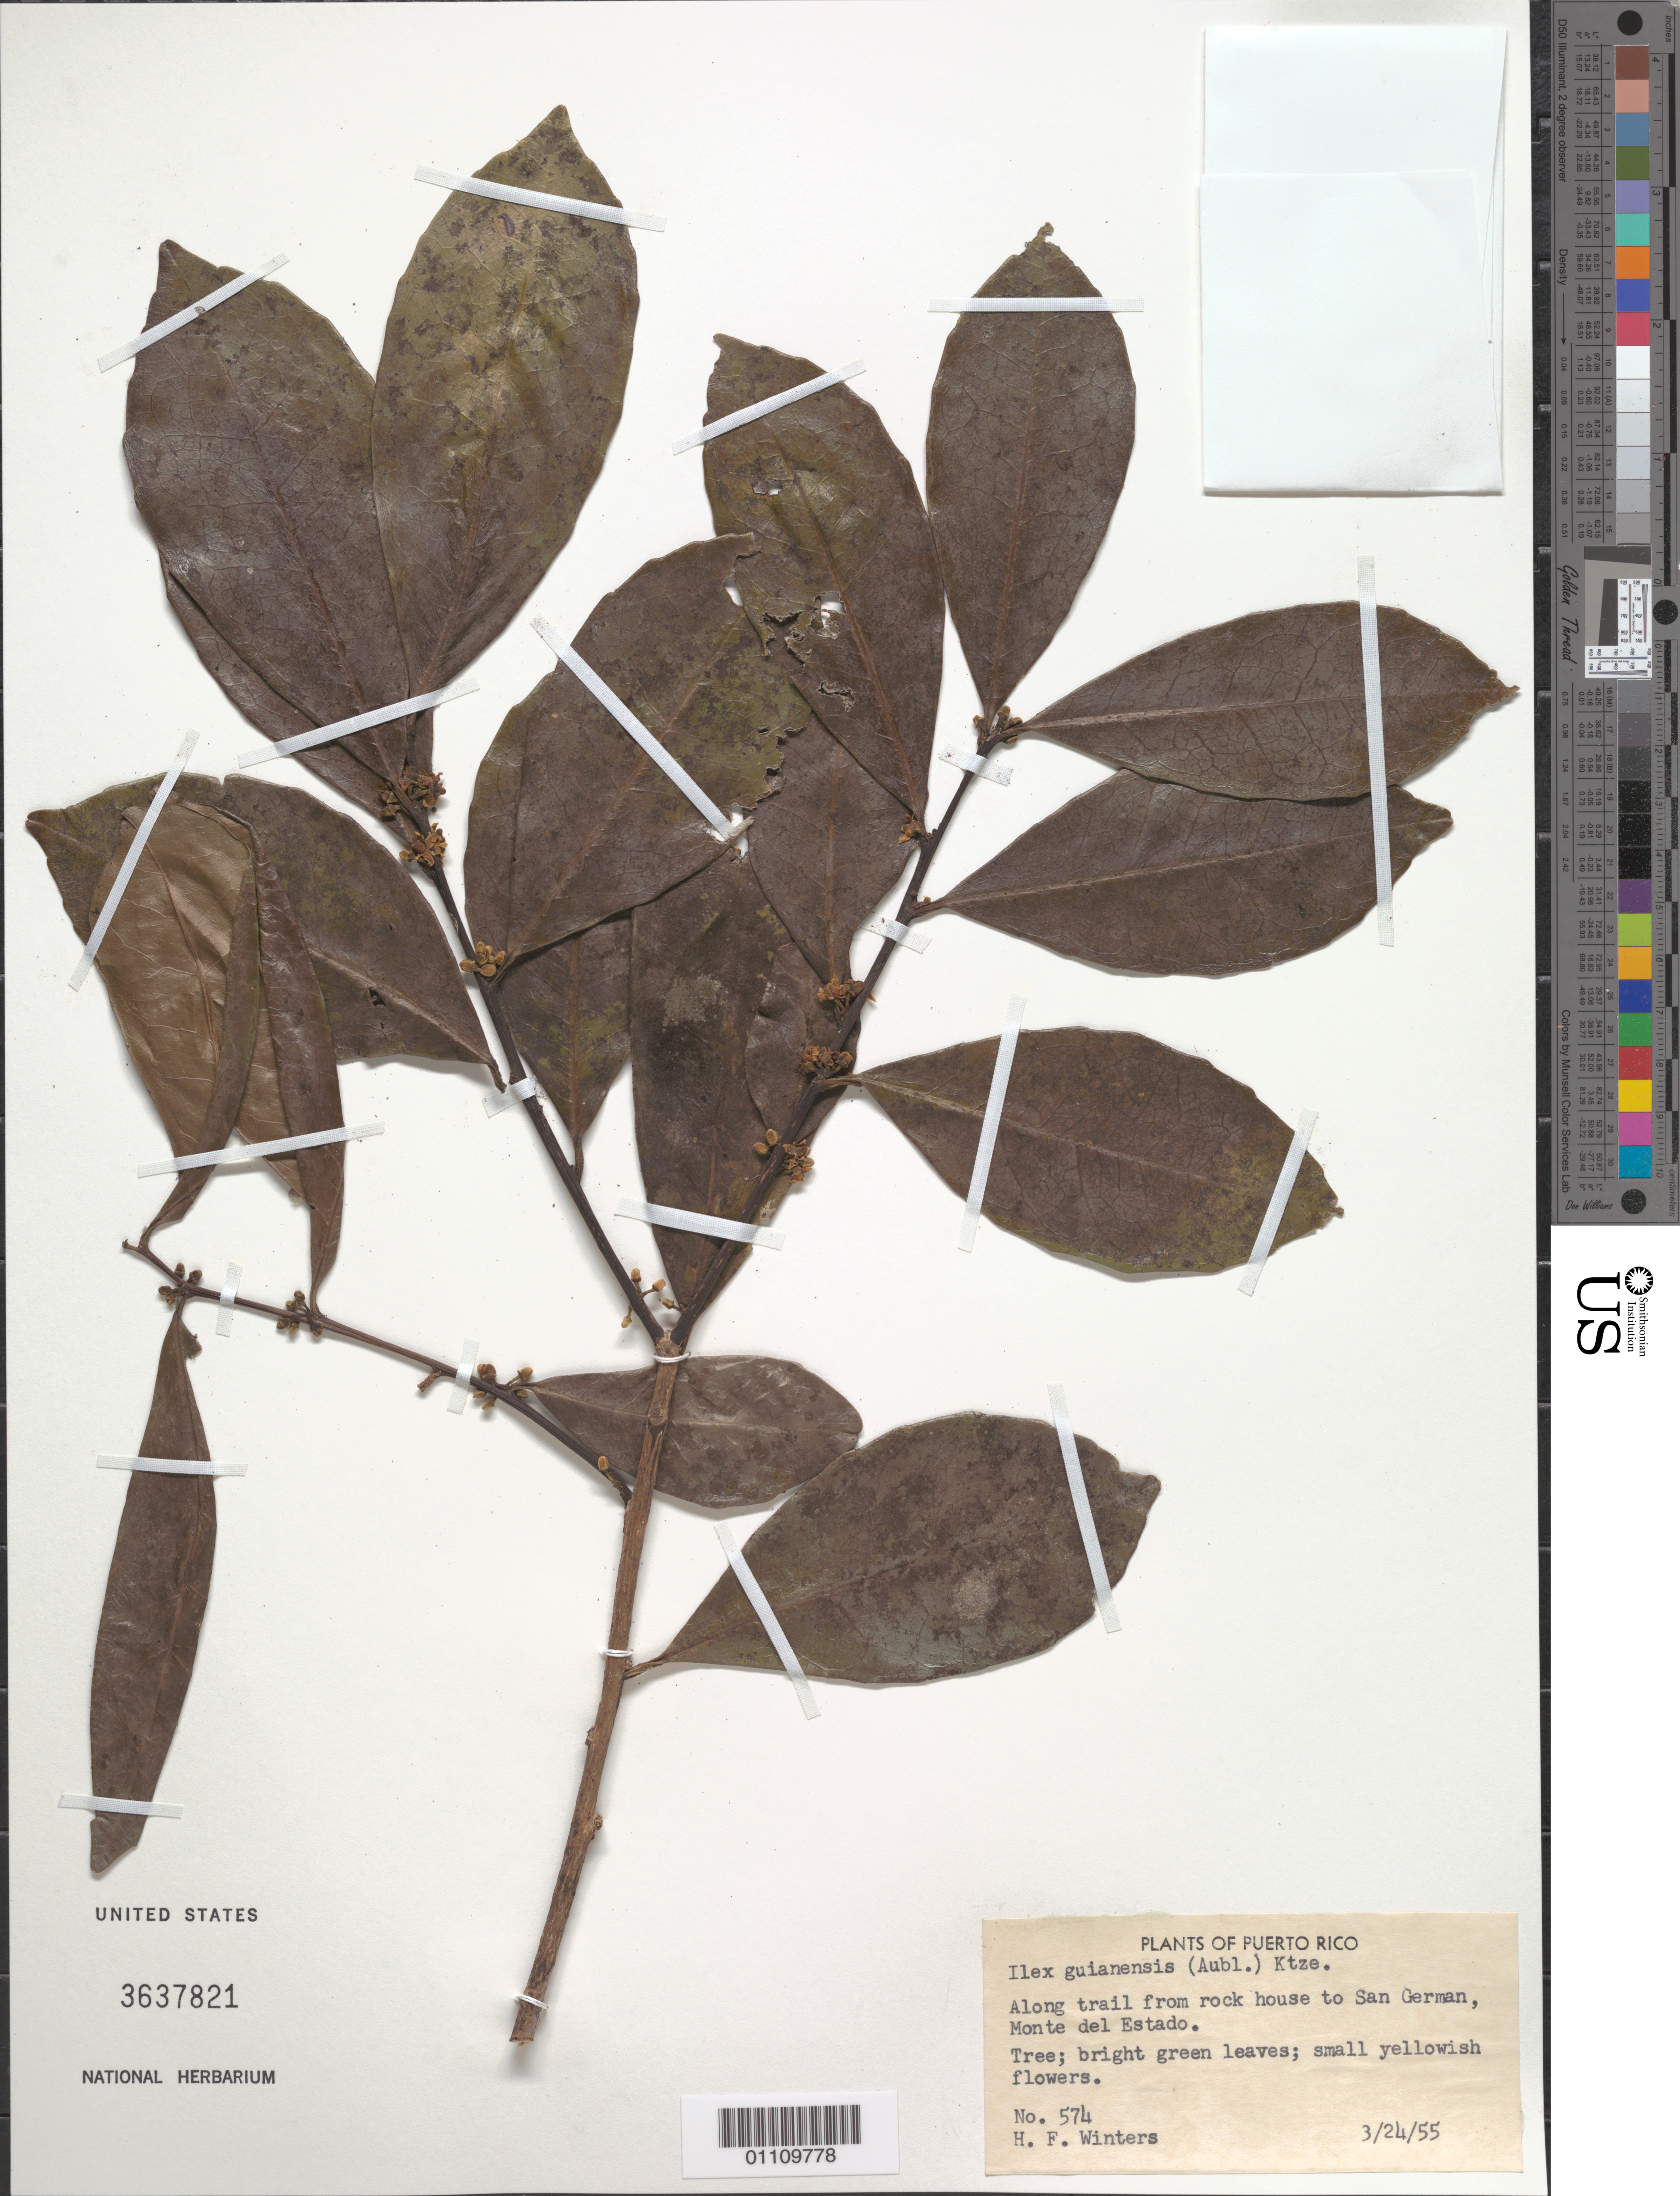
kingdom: Plantae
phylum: Tracheophyta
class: Magnoliopsida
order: Aquifoliales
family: Aquifoliaceae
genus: Ilex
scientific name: Ilex guianensis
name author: (Aubl.) Kuntze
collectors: H. Winters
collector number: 574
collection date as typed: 24 Mar 1955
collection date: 1955-03-24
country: Puerto Rico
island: Puerto Rico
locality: Monte del Estado, along trail from rock house to San German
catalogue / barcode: US 3637821